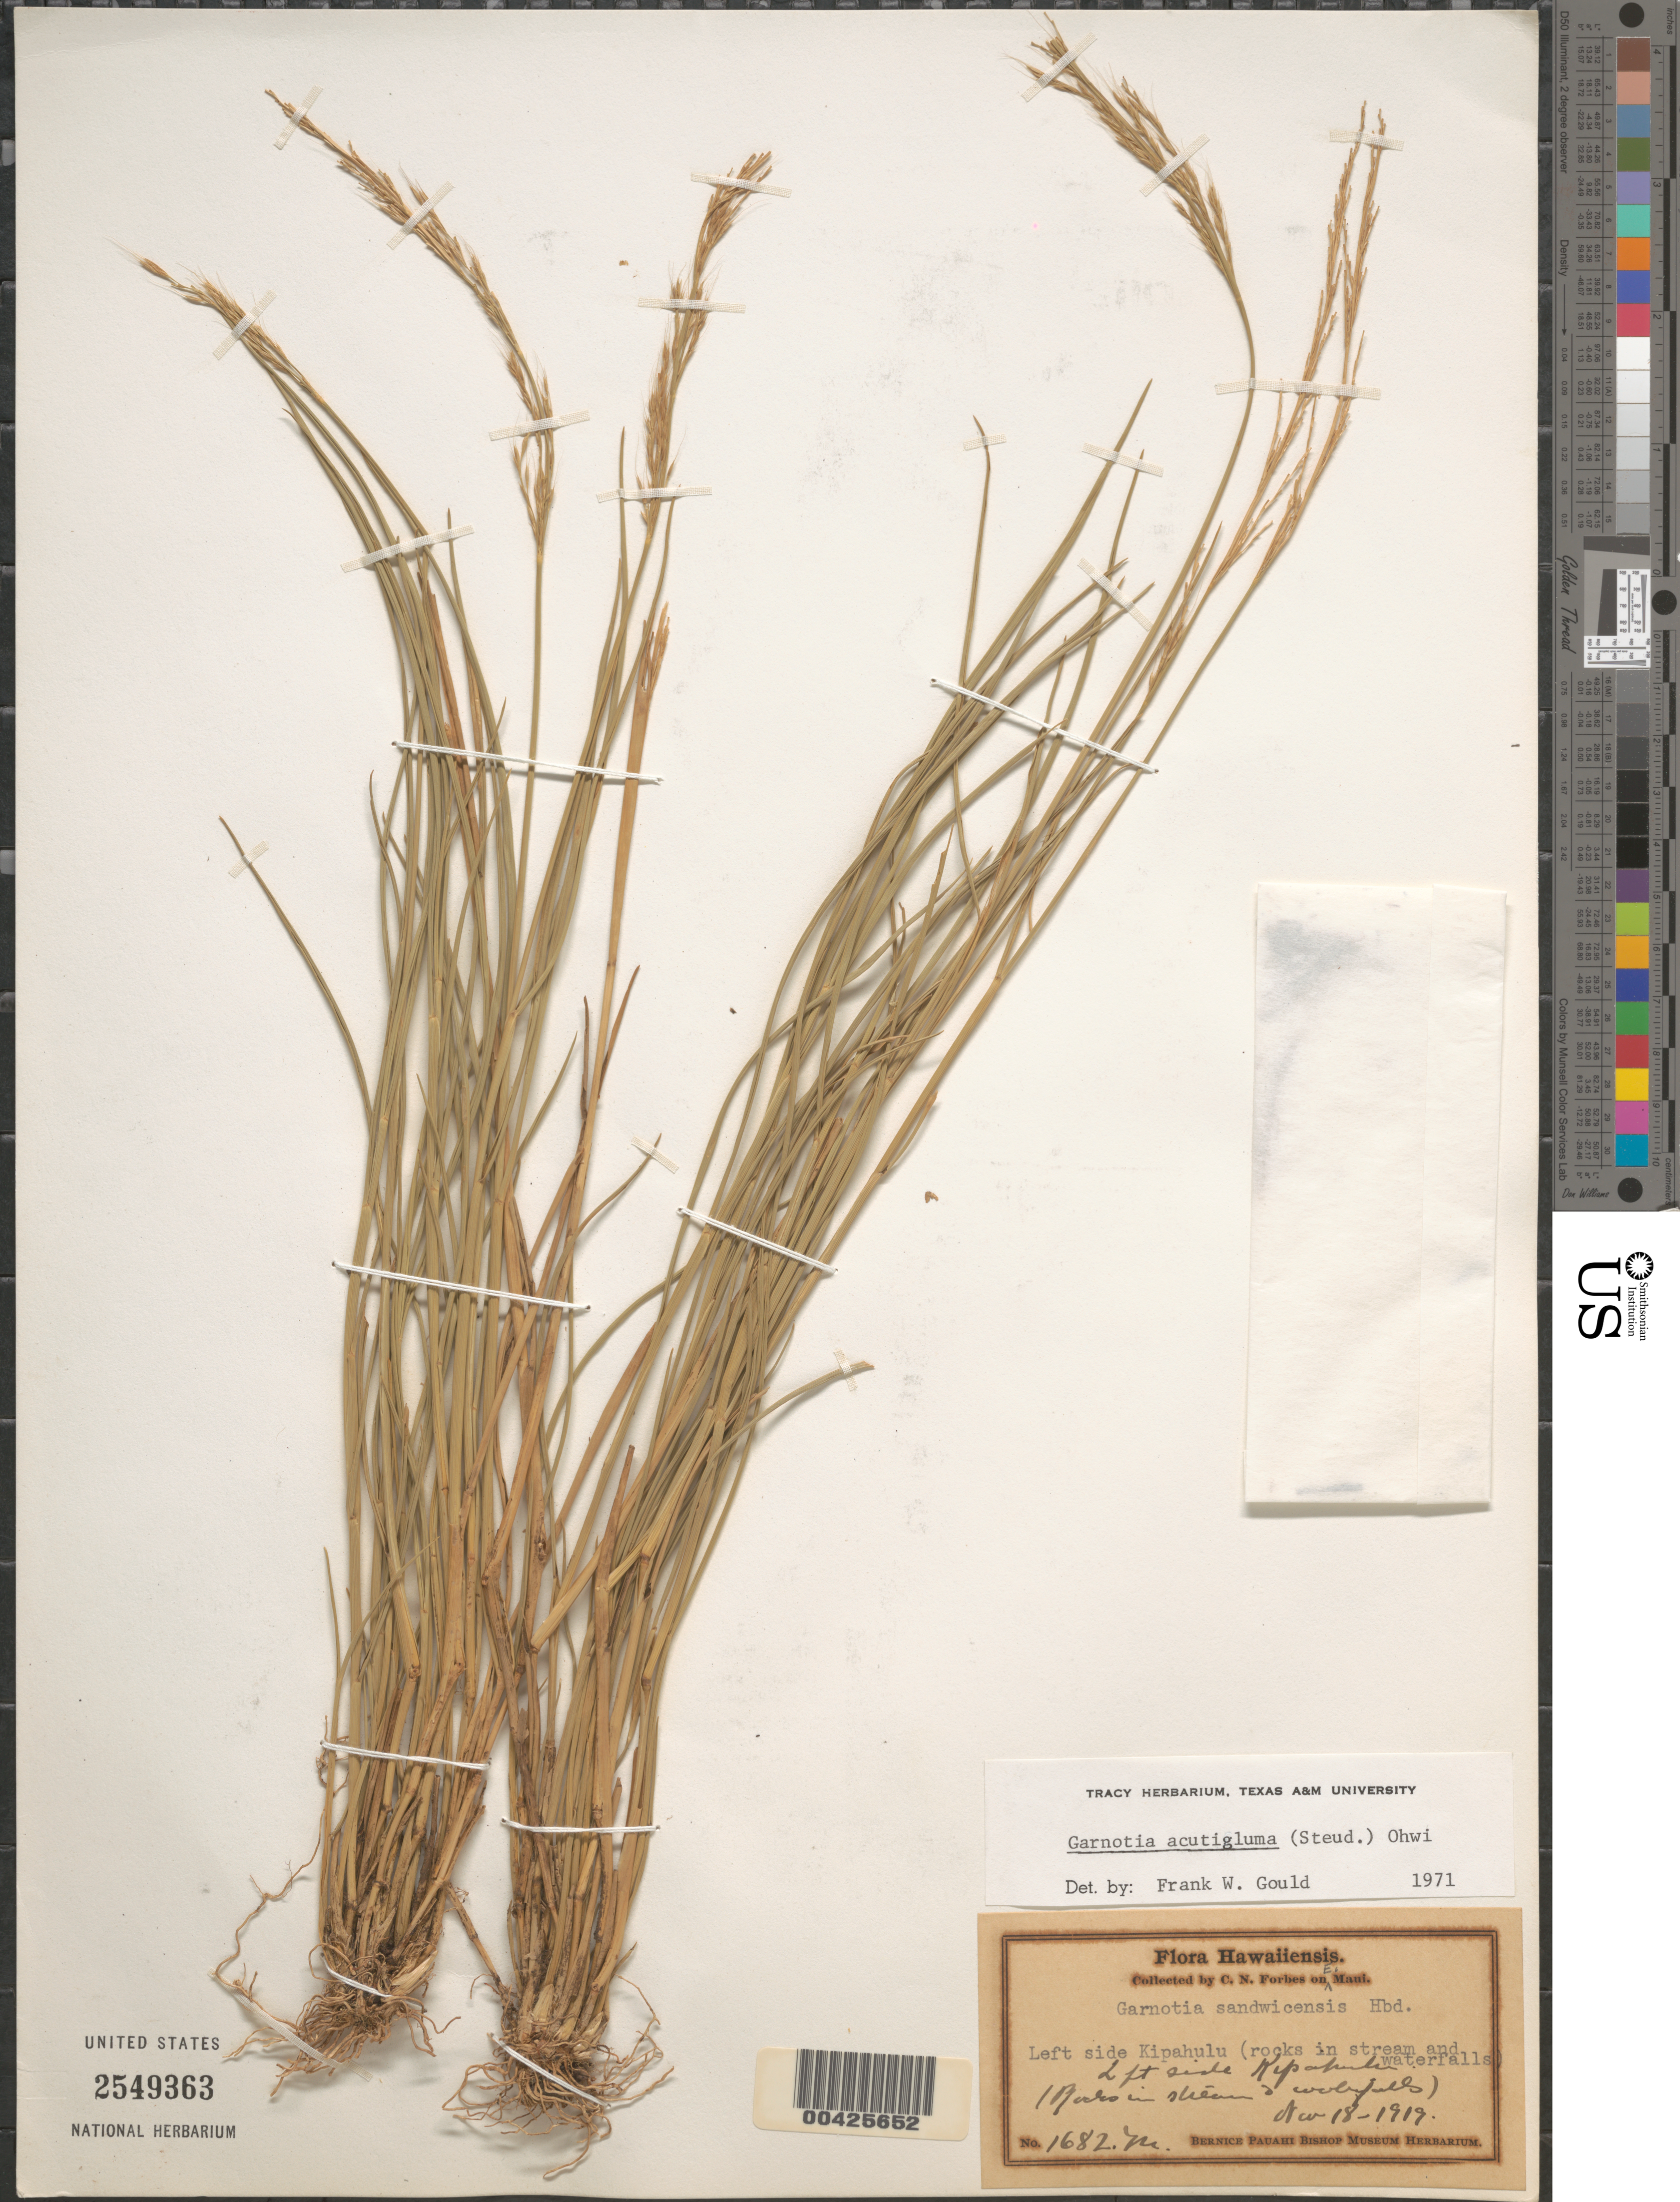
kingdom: Plantae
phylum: Tracheophyta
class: Liliopsida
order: Poales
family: Poaceae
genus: Garnotia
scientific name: Garnotia acutigluma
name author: (Steud.) Ohwi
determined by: Gould, F. W.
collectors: C. N. Forbes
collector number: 1682.M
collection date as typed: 18 Nov 1919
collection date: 1919-11-18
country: United States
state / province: Hawaii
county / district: Maui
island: Maui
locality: Left side Kipahulu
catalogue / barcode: US 2549363